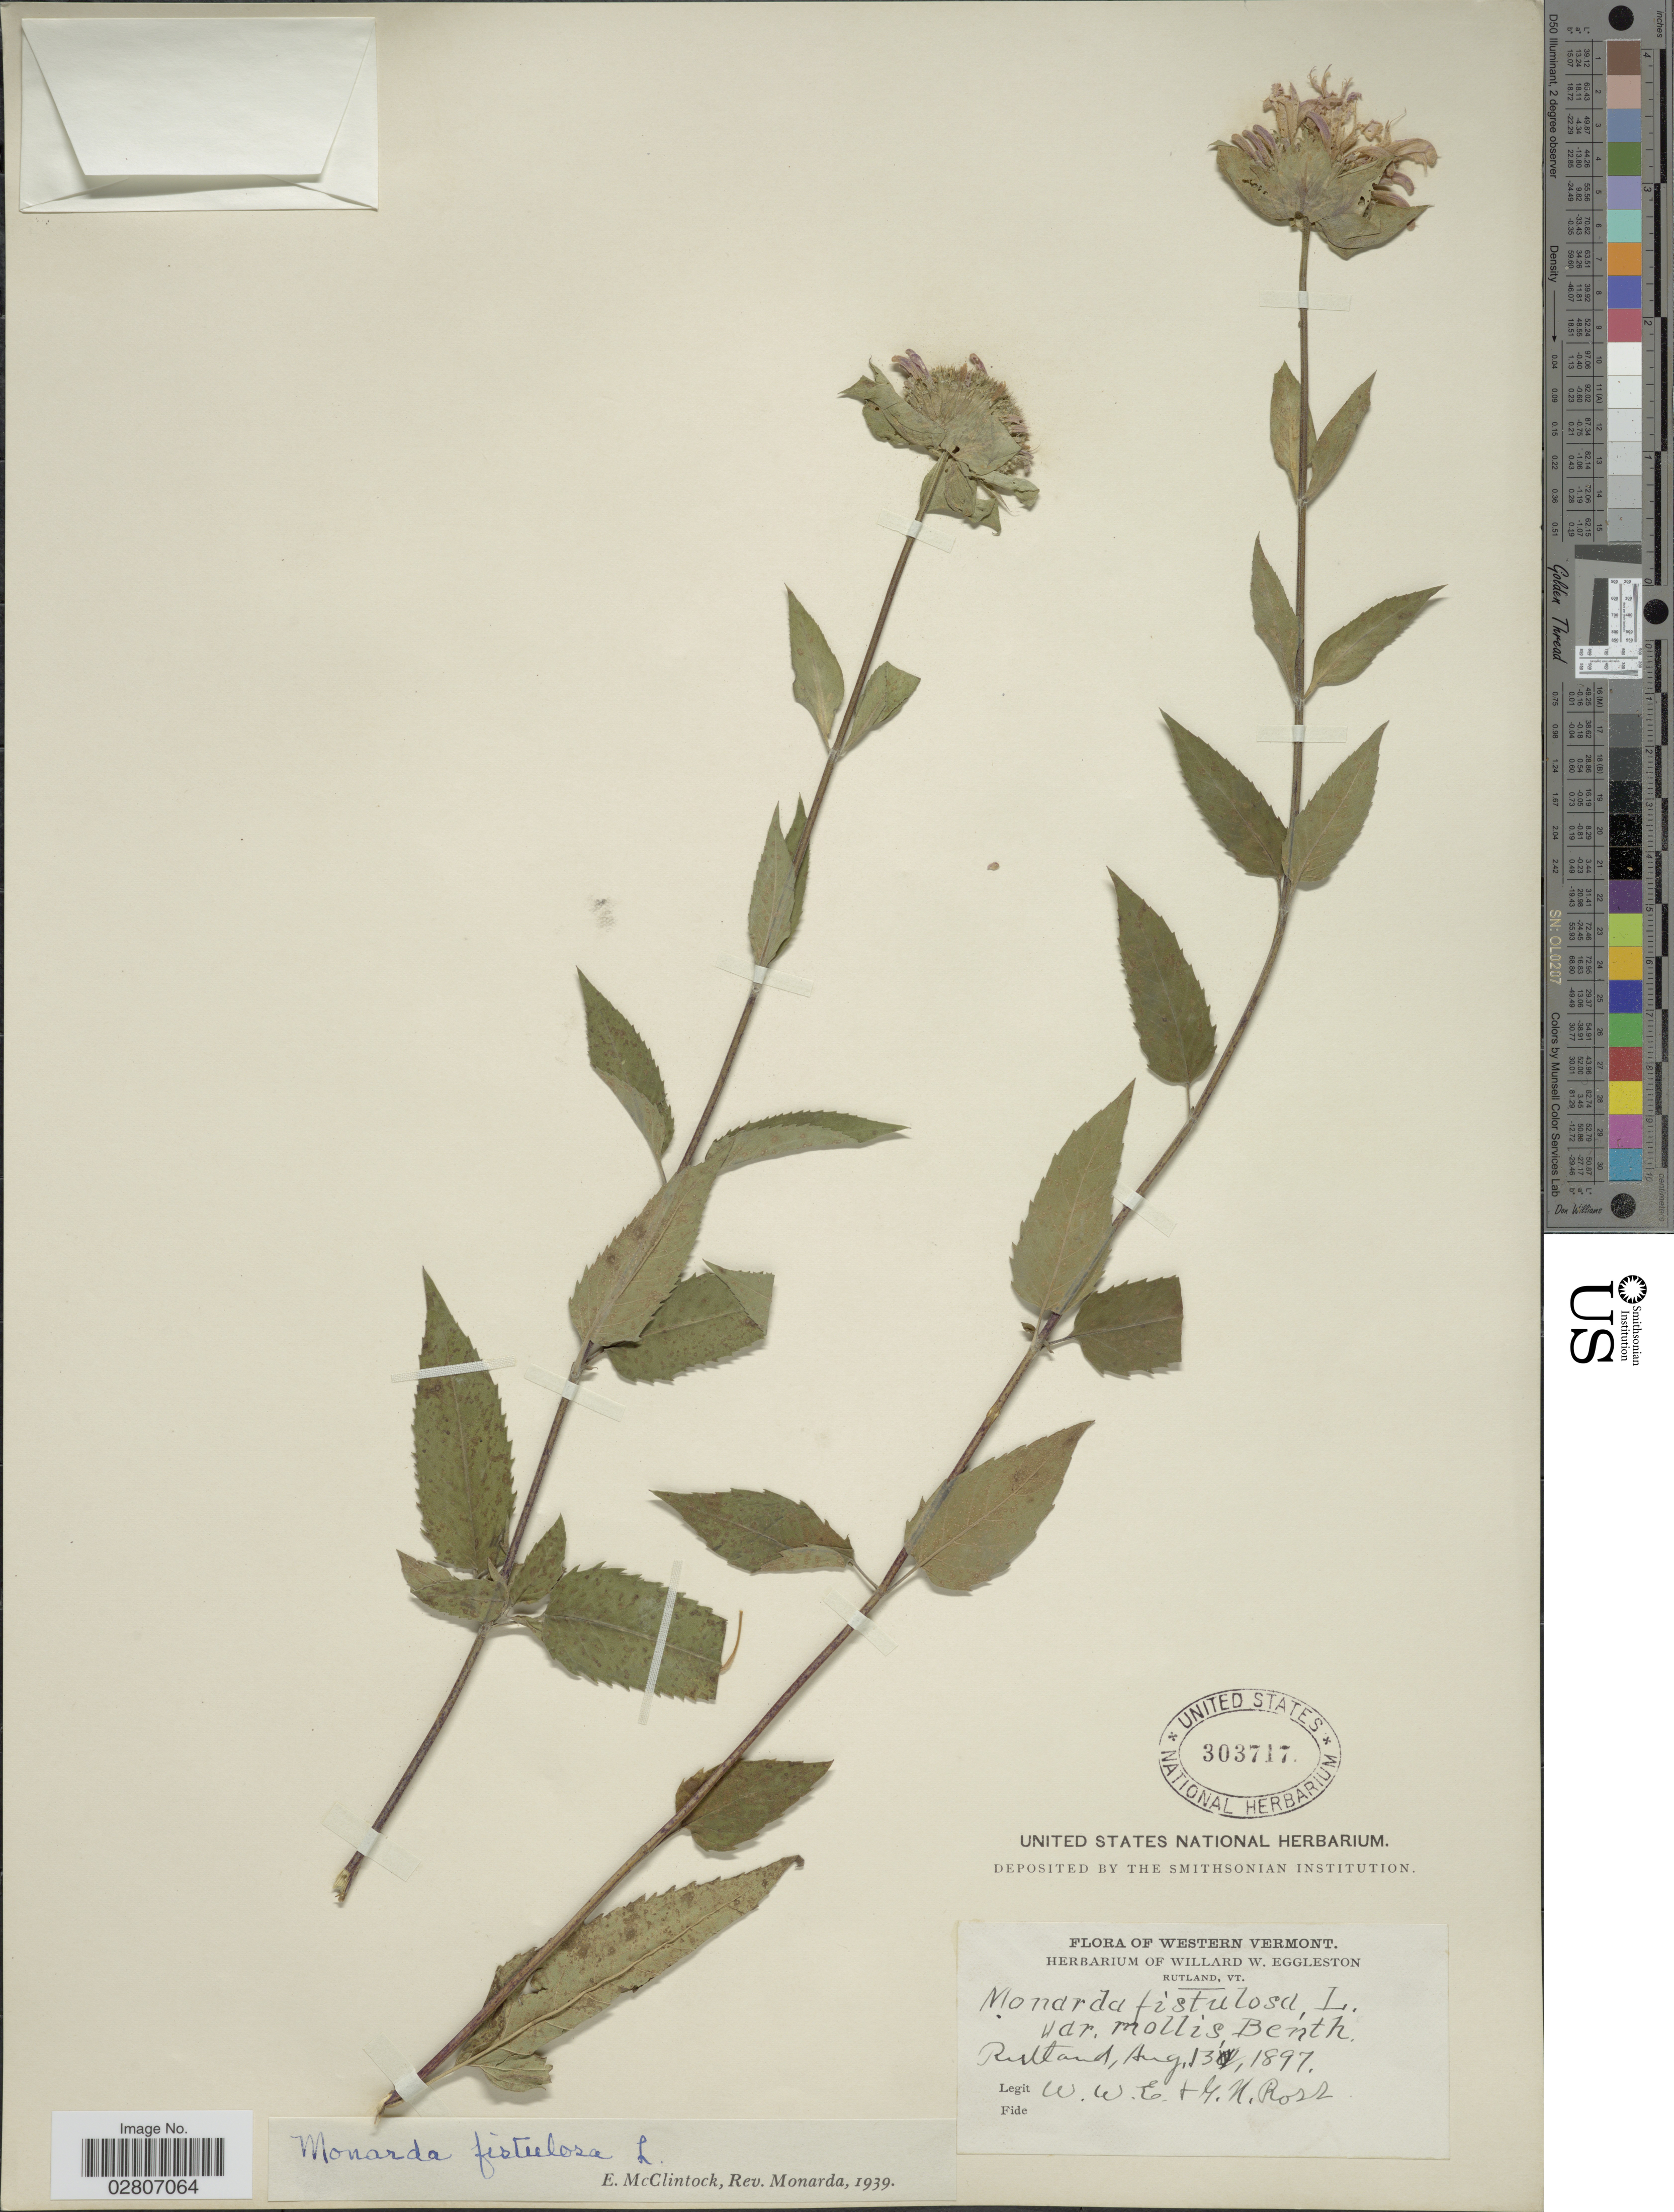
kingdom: Plantae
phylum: Tracheophyta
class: Magnoliopsida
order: Lamiales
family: Lamiaceae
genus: Monarda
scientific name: Monarda fistulosa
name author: L.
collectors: W. W. Eggleston & G. N. Ross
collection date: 1897-08-13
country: United States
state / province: Vermont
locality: Western Vermont. Rutland.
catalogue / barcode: US 303717